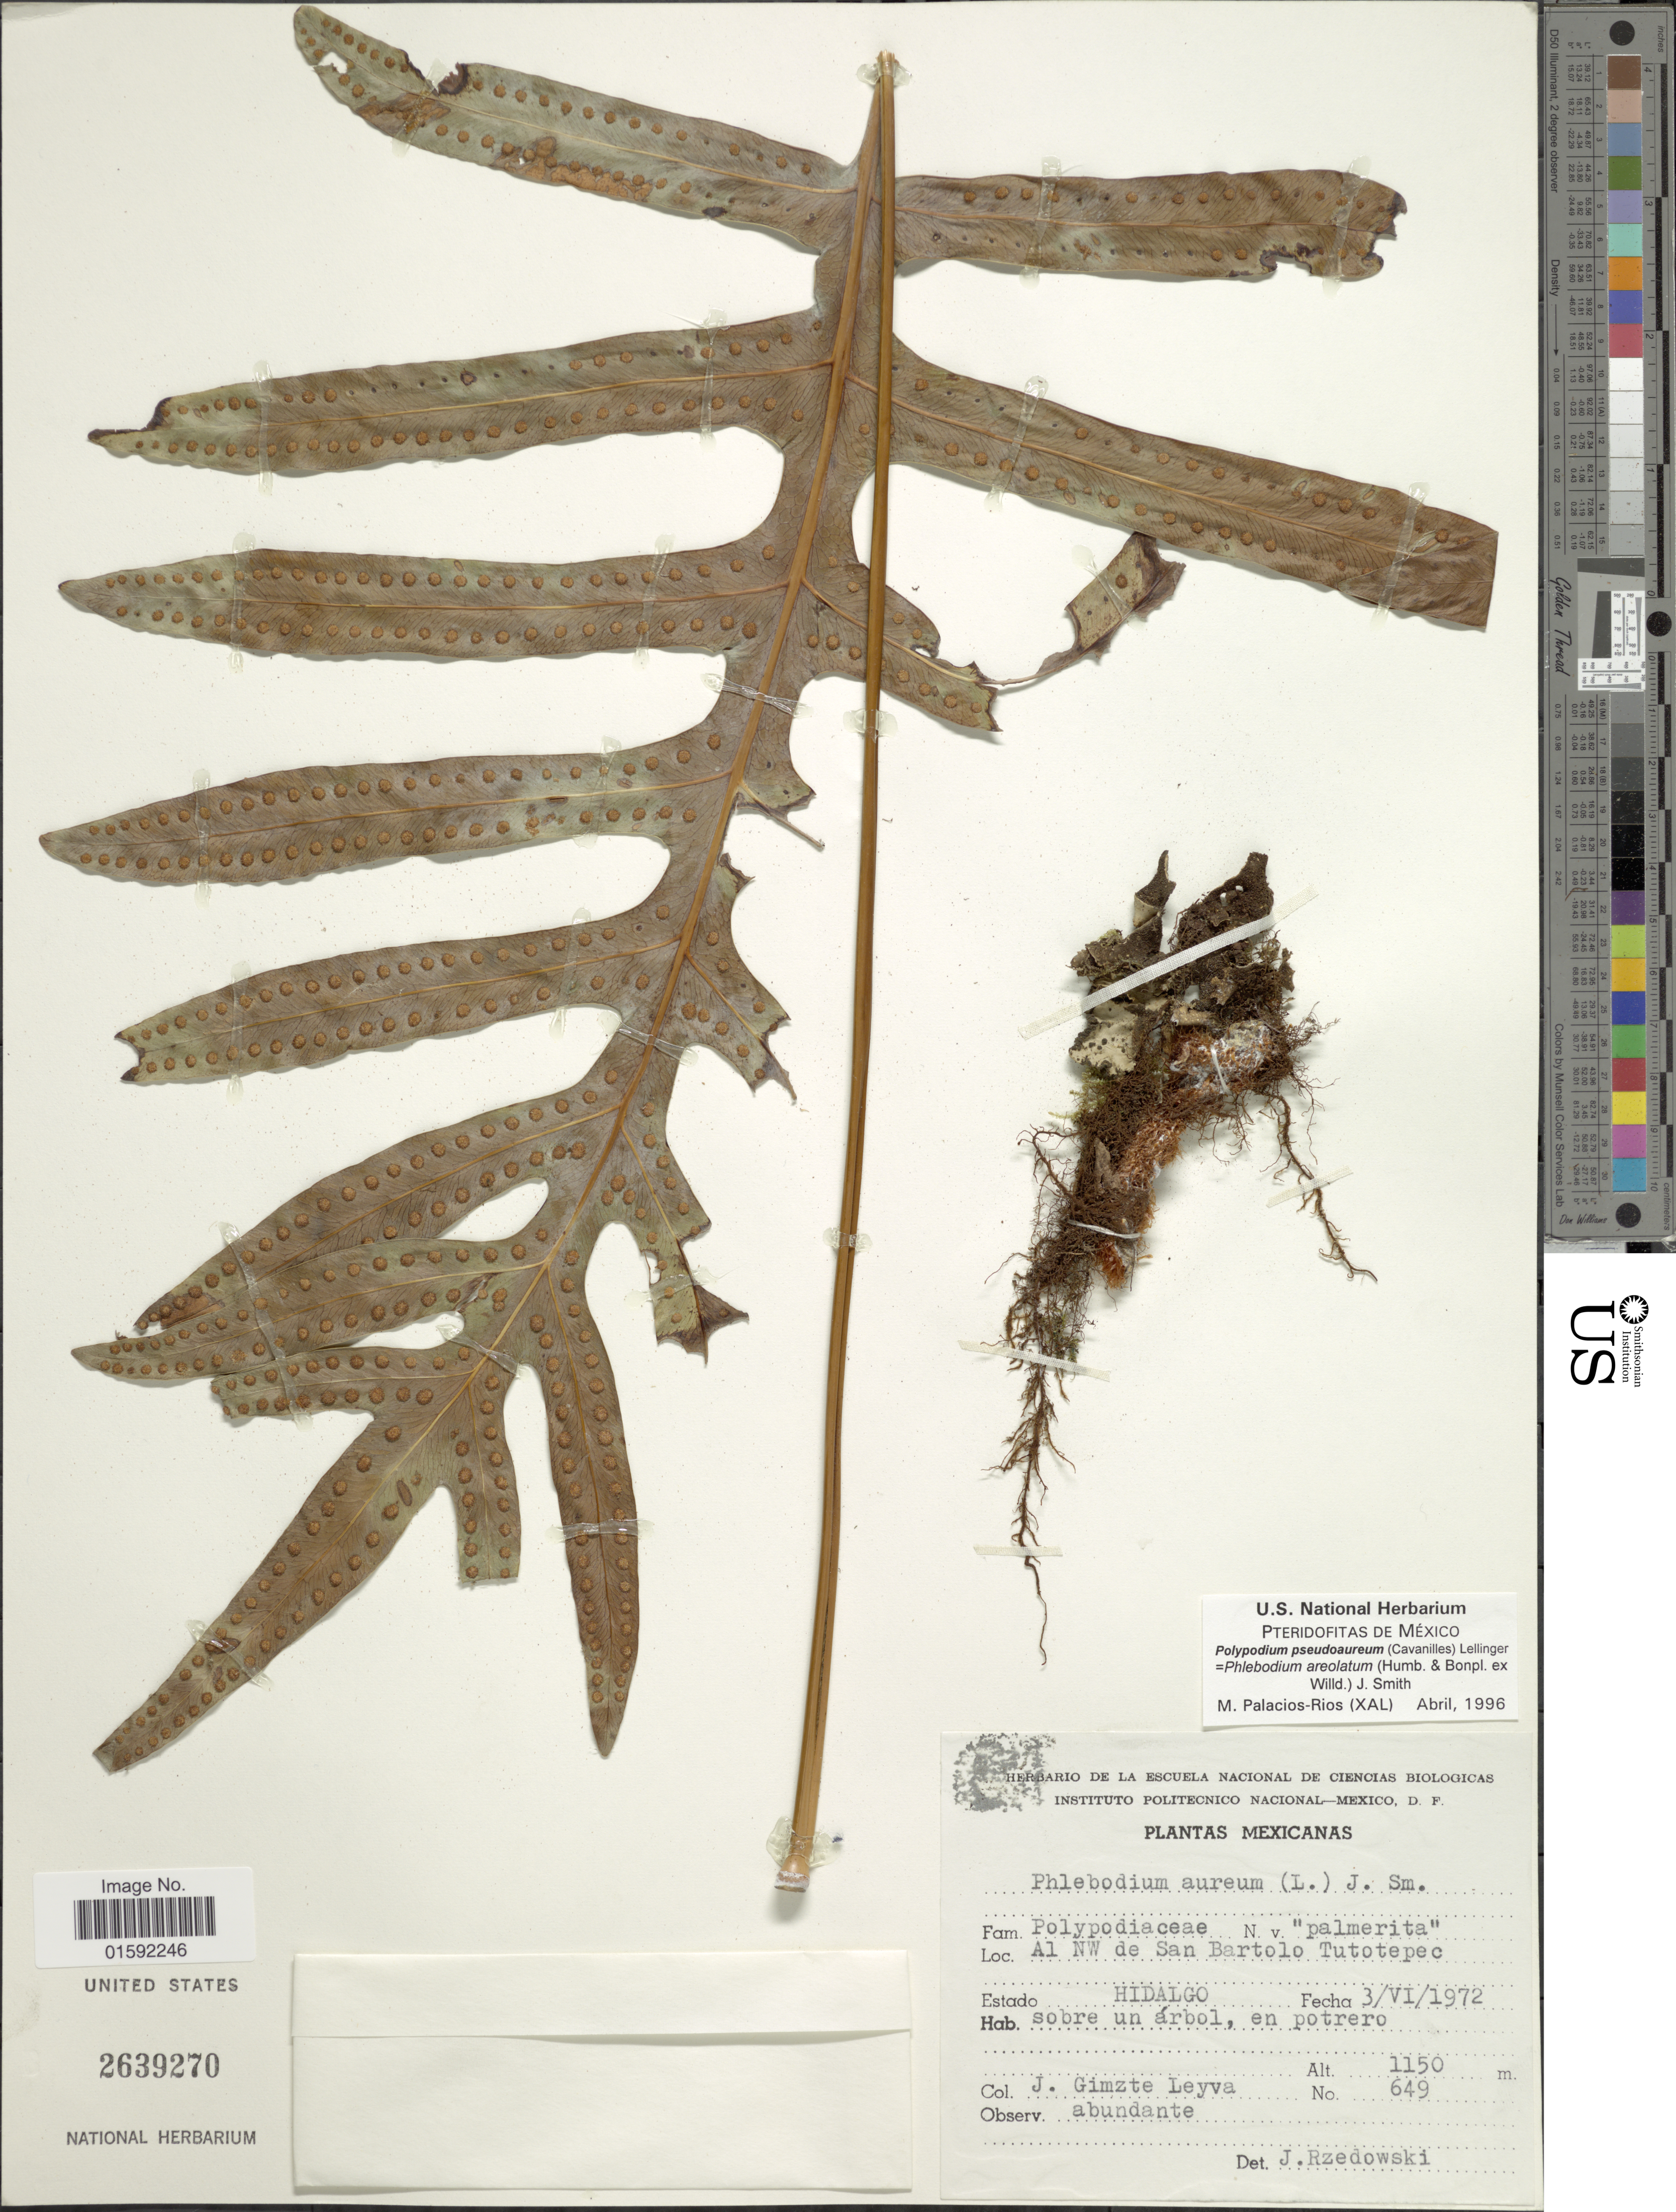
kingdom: Plantae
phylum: Tracheophyta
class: Polypodiopsida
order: Polypodiales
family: Polypodiaceae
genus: Phlebodium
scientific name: Phlebodium pseudoaureum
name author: (Cav.) Lellinger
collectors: J. Gimtze Leyva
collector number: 649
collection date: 1972-06-03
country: Mexico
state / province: Hidalgo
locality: Mexicanas, al NW de San Bartolo Tutotepec.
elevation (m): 1150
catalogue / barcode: US 2639270